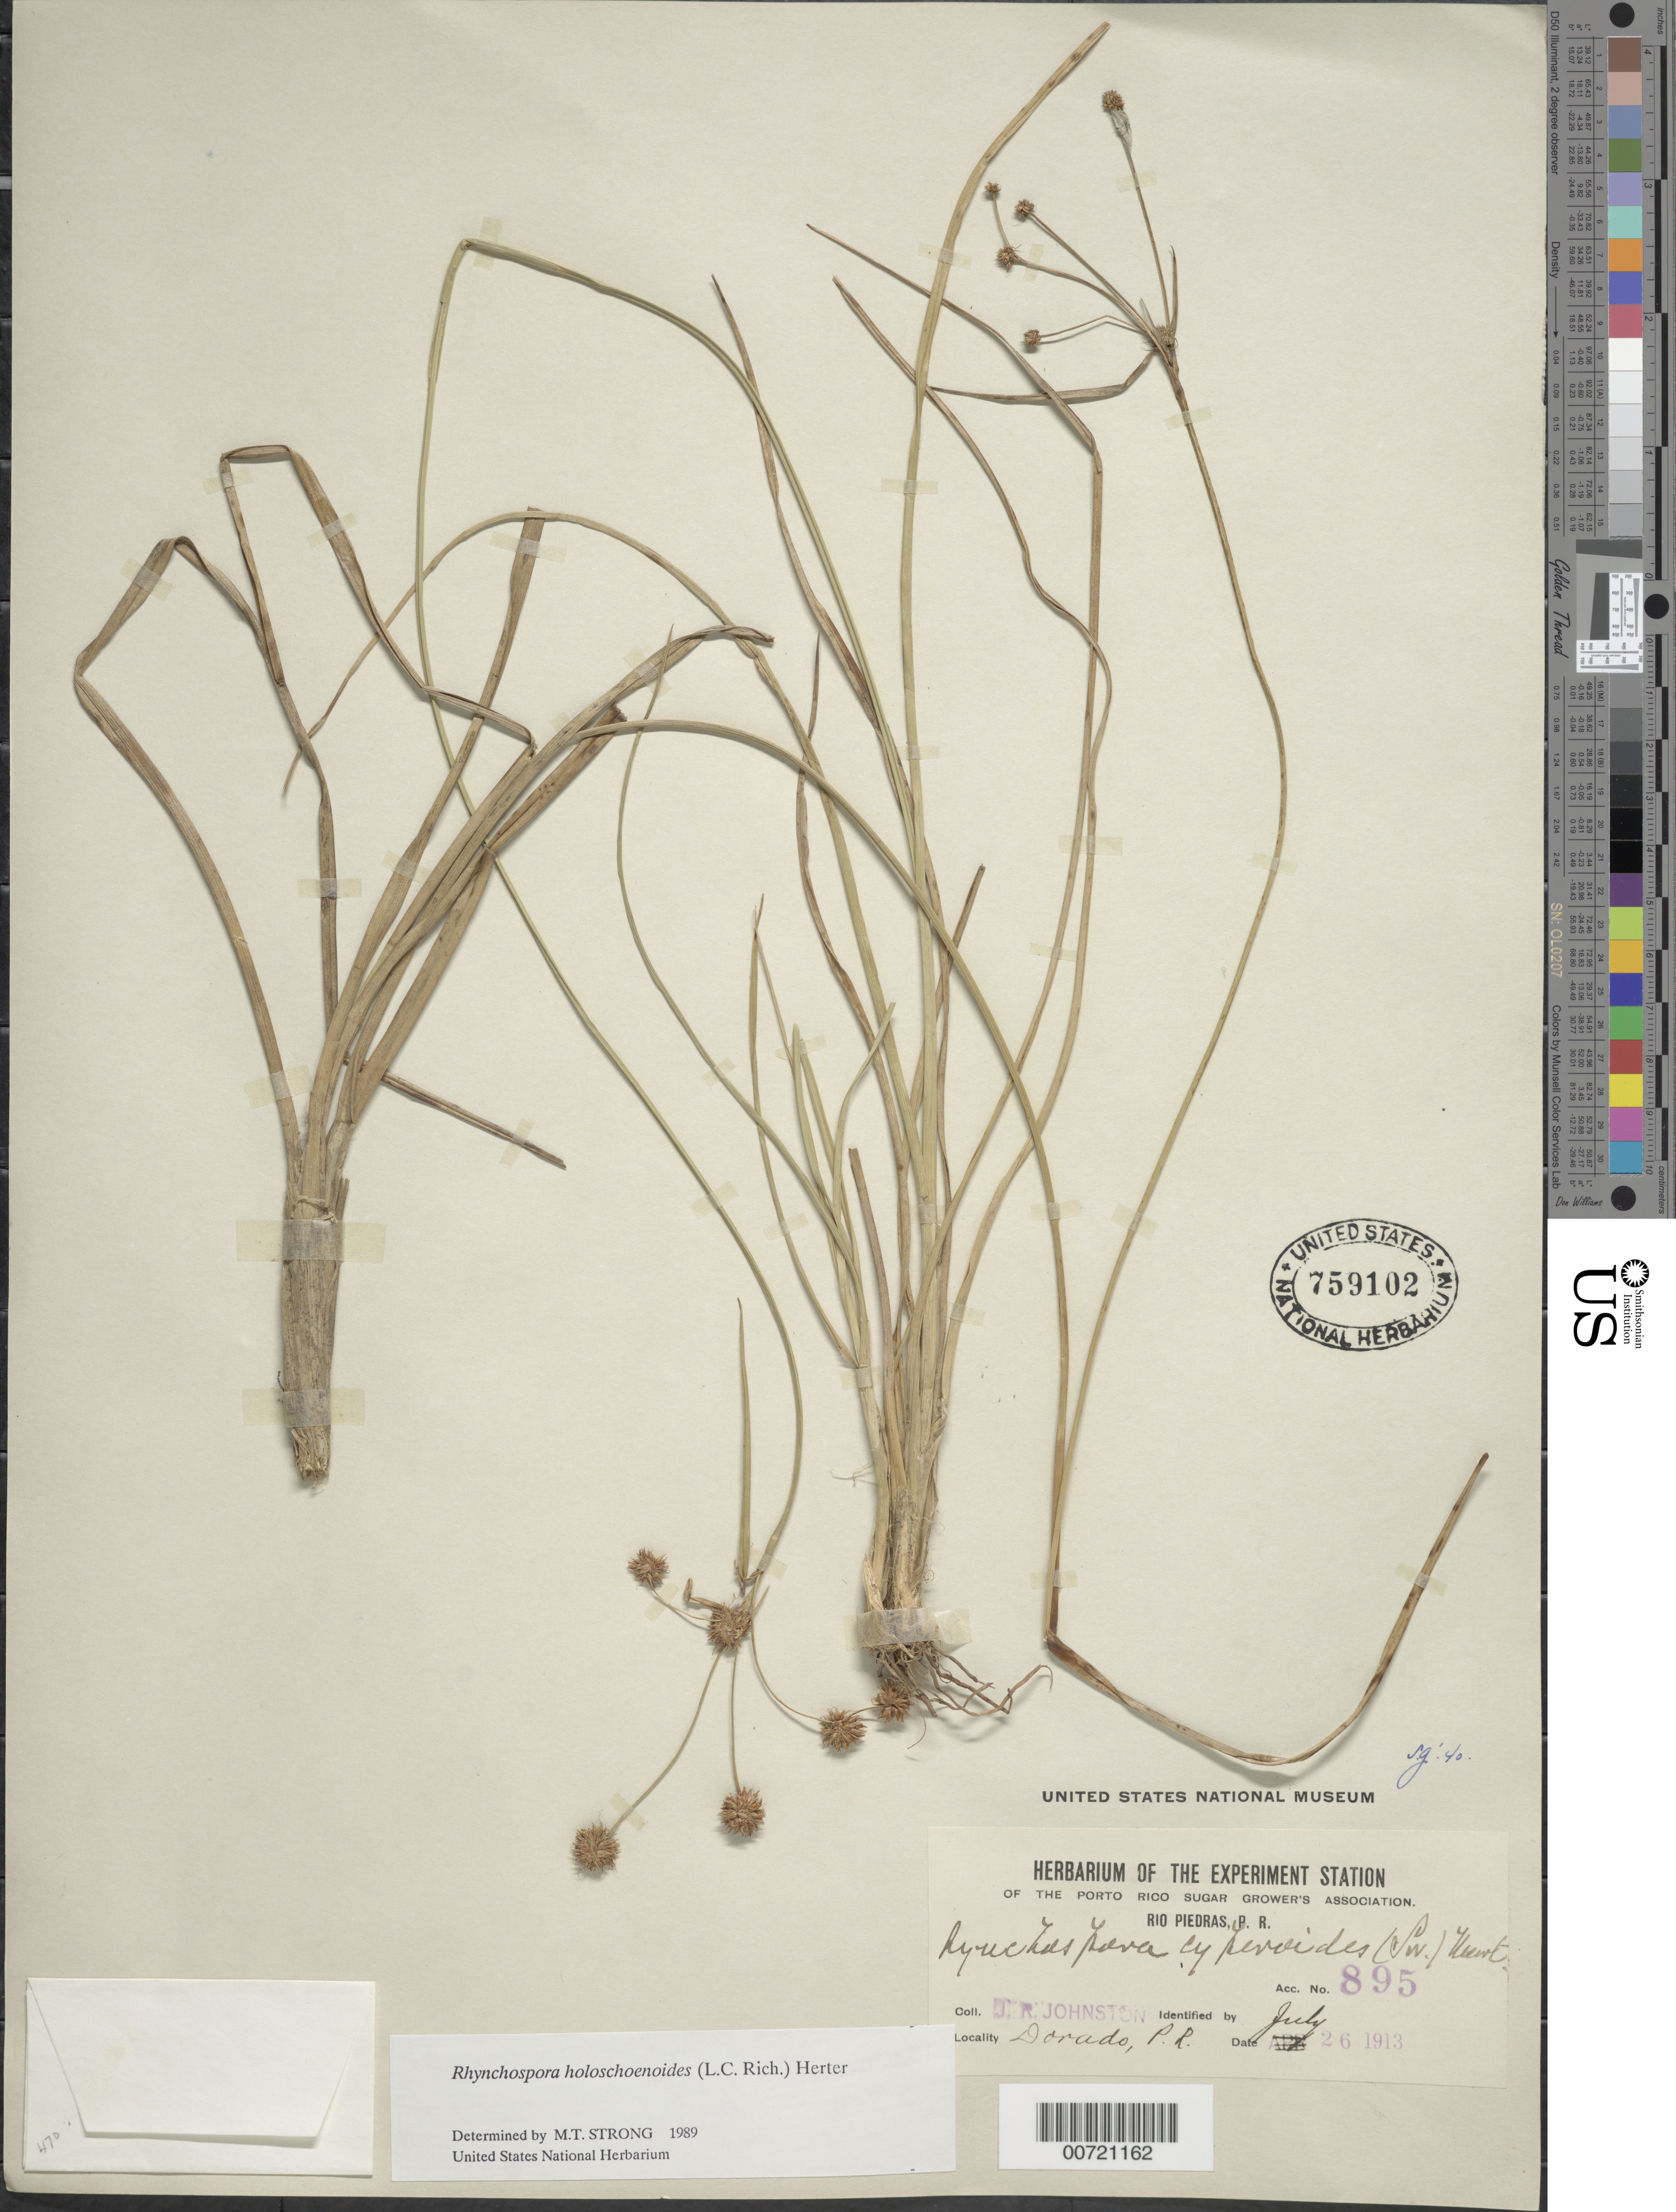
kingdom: Plantae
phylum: Tracheophyta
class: Liliopsida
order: Poales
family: Cyperaceae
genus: Rhynchospora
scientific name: Rhynchospora holoschoenoides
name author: (Rich.) Herter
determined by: Strong, M. T., (US), Smithsonian Institution - National Museum of Natural History (UNITED STATES)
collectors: J. Johnston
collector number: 895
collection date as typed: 26 Jul 1913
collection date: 1913-07-26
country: Puerto Rico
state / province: Dorado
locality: Dorado.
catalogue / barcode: US 759102